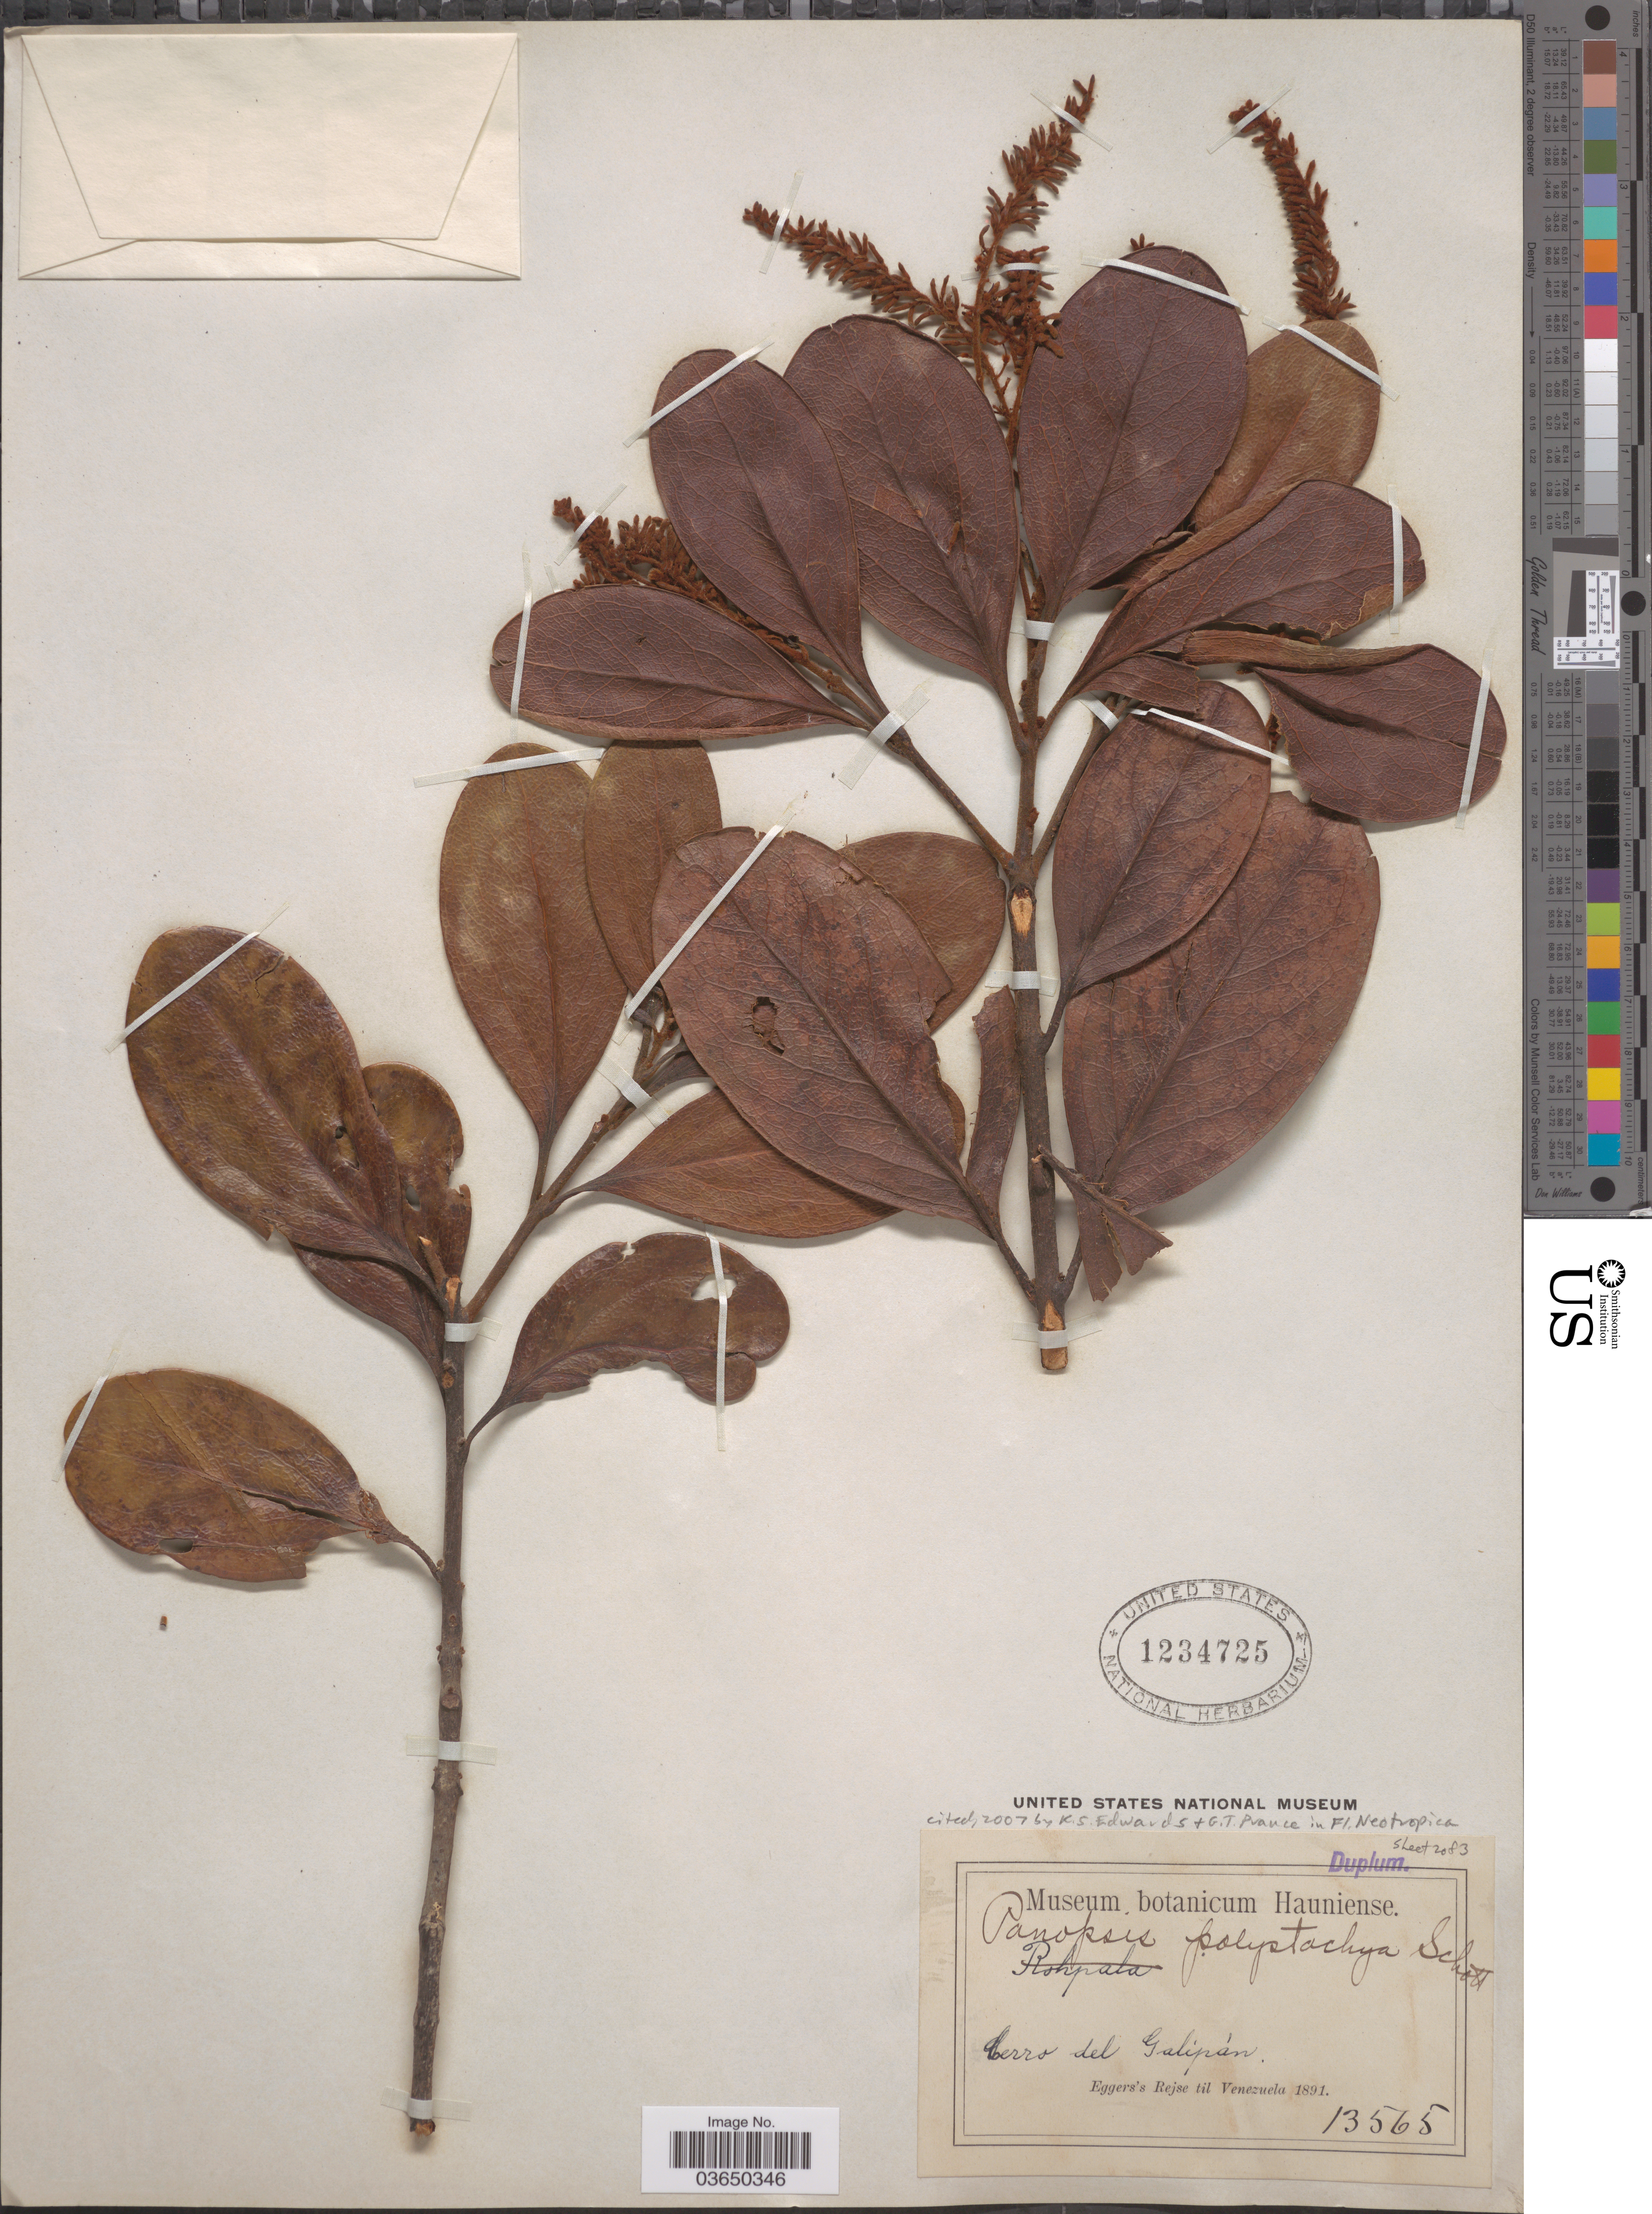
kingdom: Plantae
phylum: Tracheophyta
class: Magnoliopsida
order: Proteales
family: Proteaceae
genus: Panopsis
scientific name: Panopsis polystachya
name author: (Kunth) Kuntze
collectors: -. Eggers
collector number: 13565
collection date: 1891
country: Venezuela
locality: Cerro del Galipán.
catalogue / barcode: US 1234725